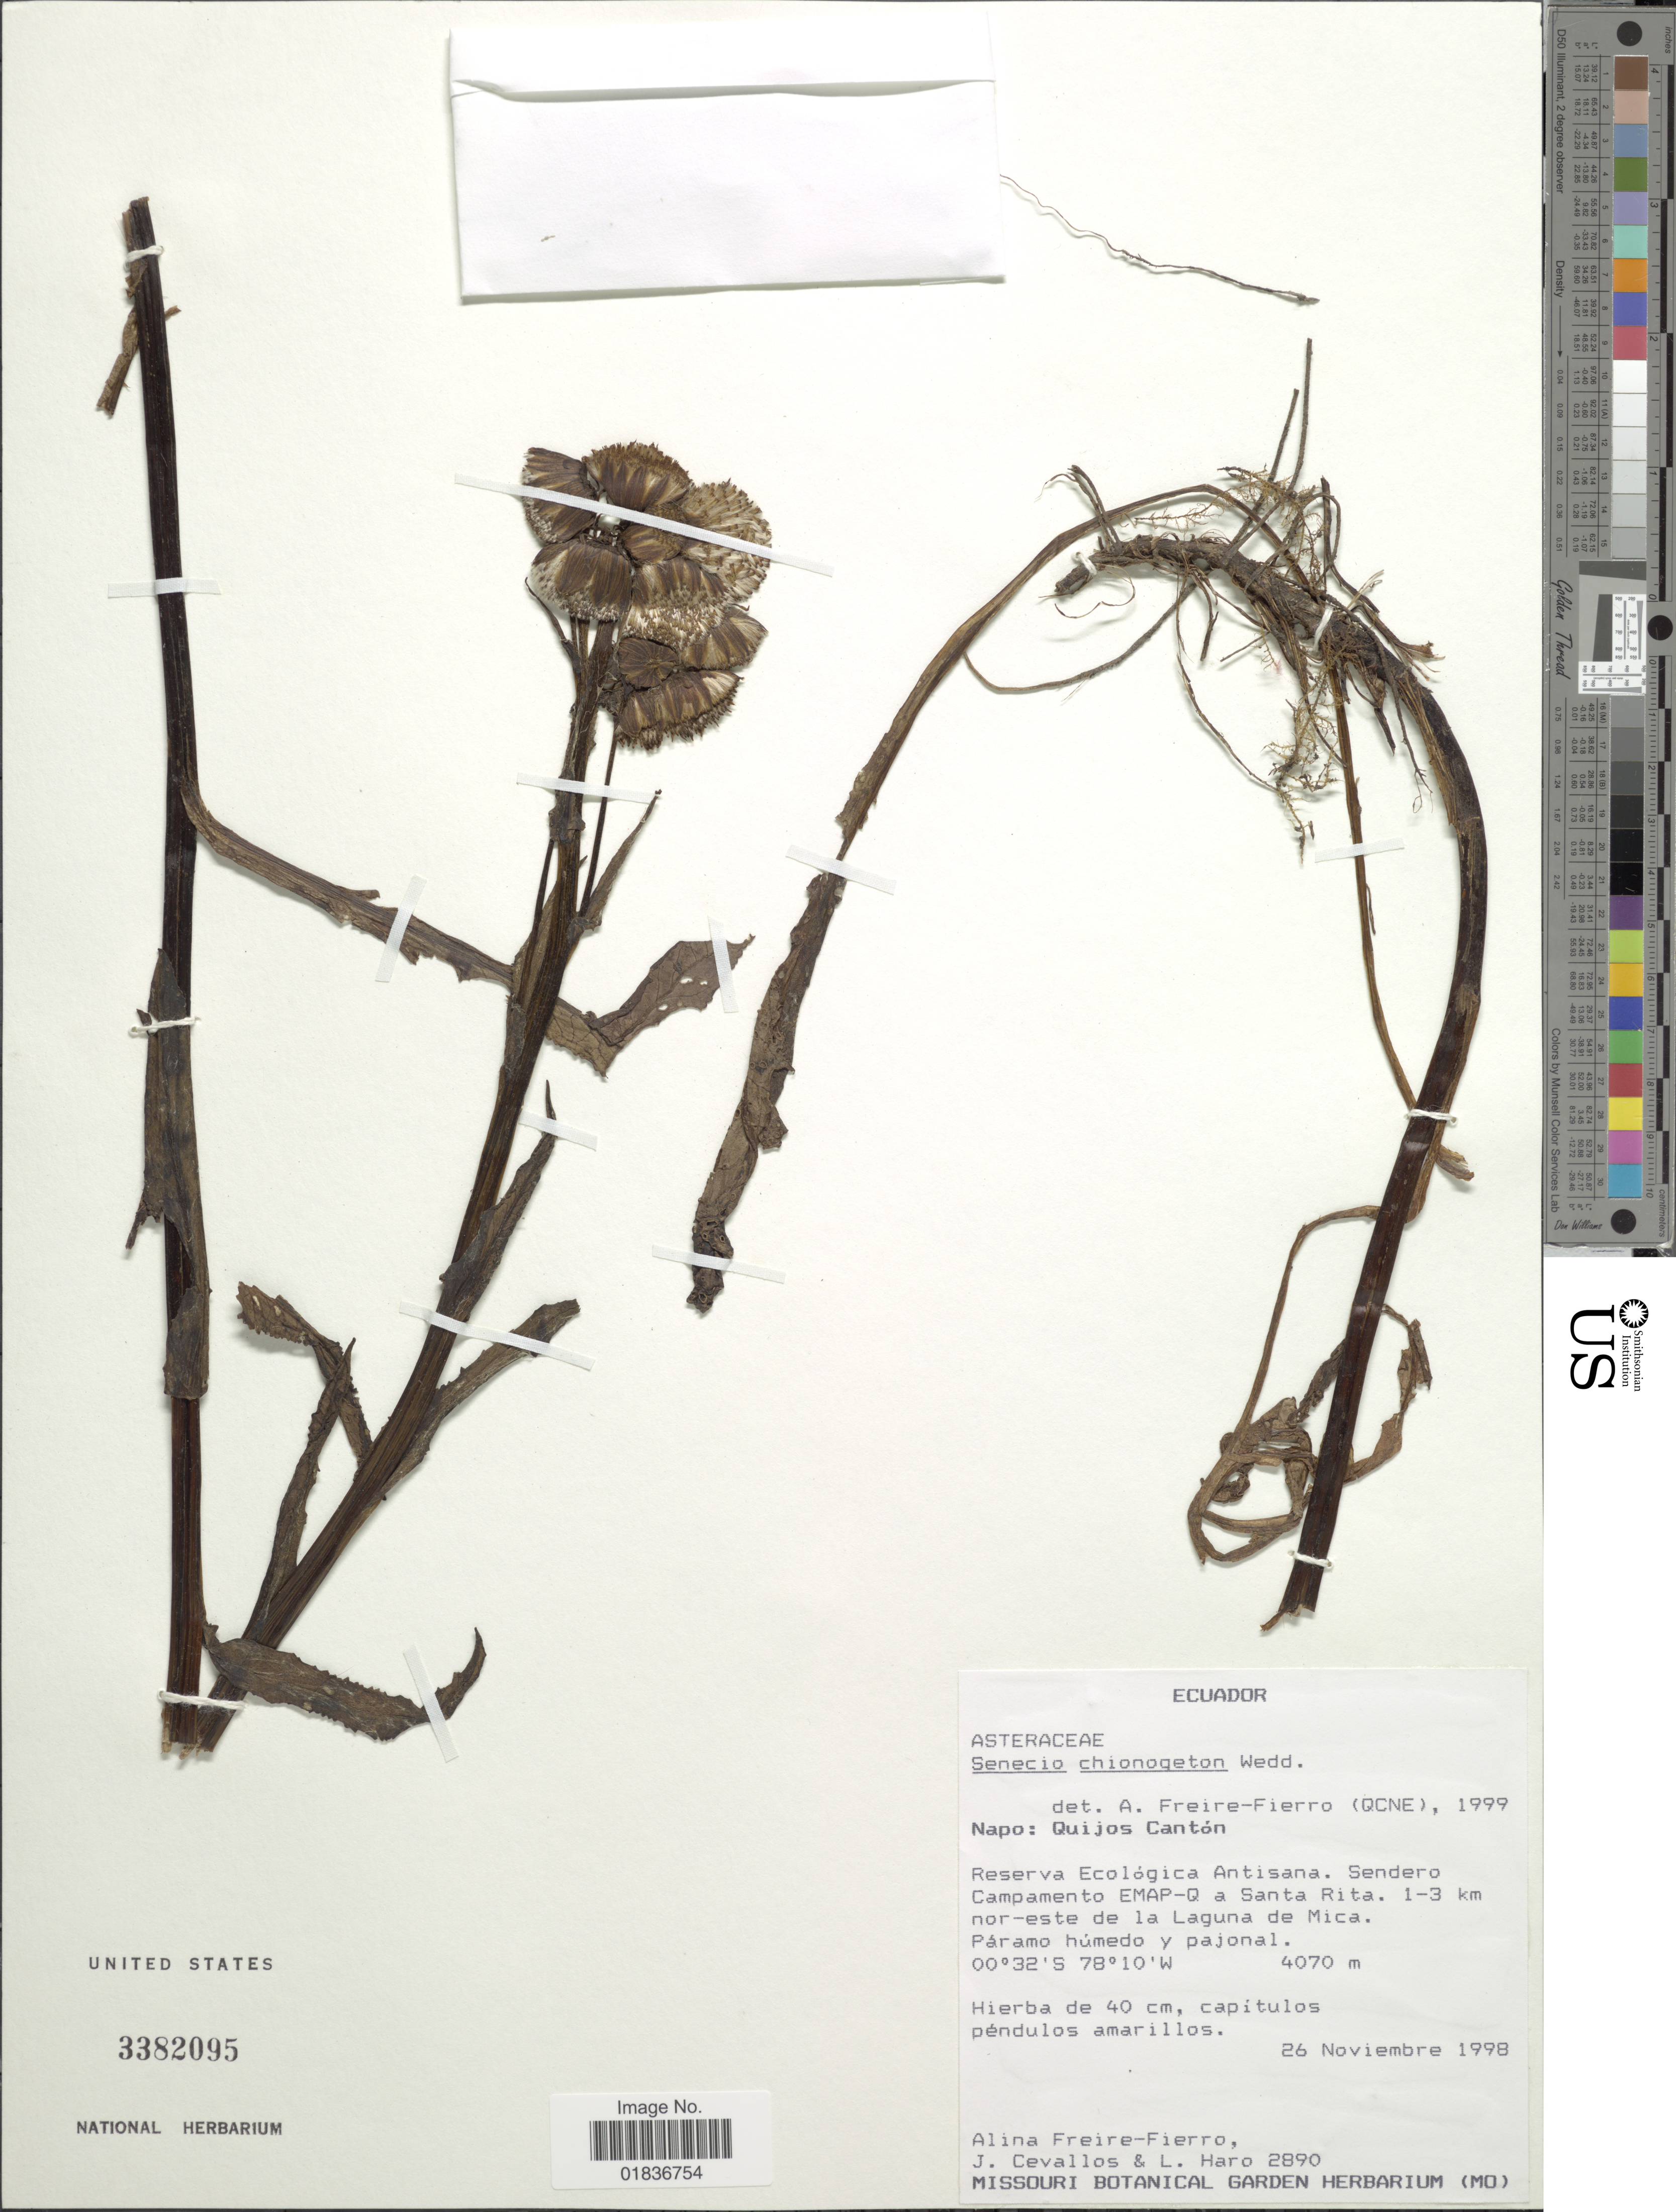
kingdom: Plantae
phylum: Tracheophyta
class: Magnoliopsida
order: Asterales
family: Asteraceae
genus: Senecio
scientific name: Senecio tephrosioides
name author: Turcz.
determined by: Salomon, Luciana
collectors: A. Freire-Fierro, J. Cevallos & L. Haro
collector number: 2890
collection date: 1998-11-26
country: Ecuador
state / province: Napo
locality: Napo: Quijos Canton. Reserva Ecologica Antisana. Sendero Campamento EMAP-Q a Santa Rita. 1-3 km nor-este de la Laguna de Mica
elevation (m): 4070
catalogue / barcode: US 3382095